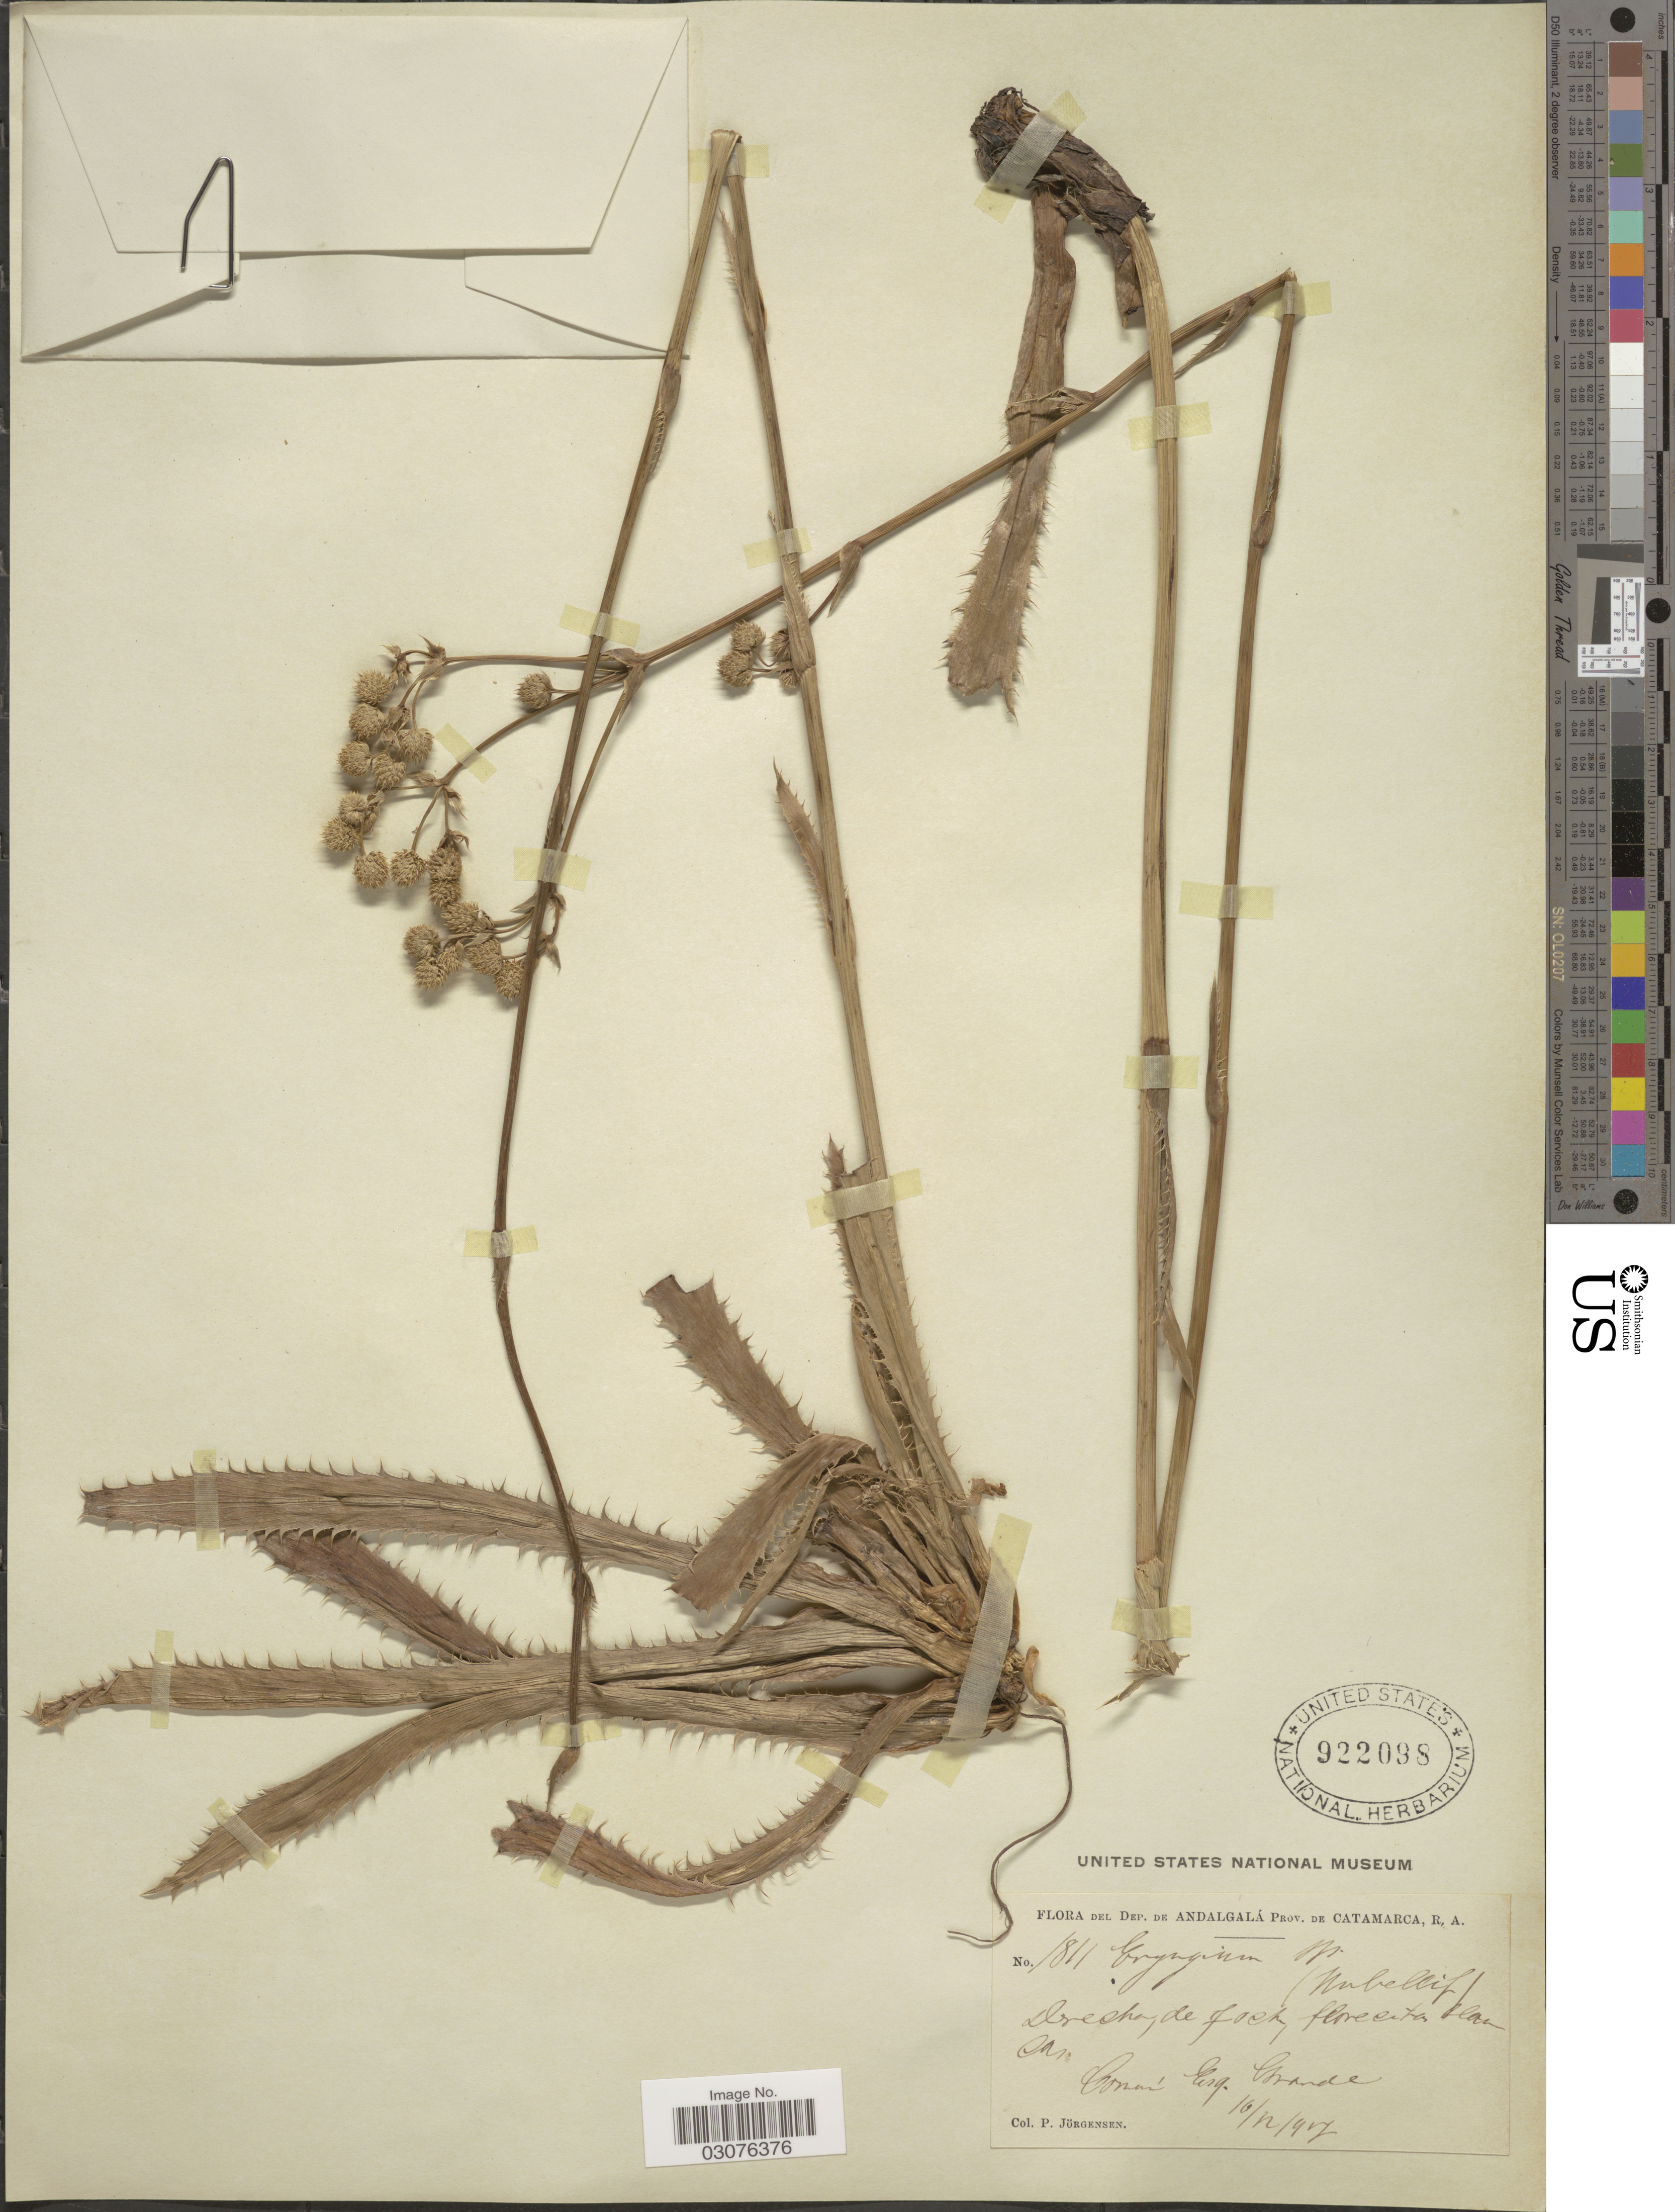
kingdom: Plantae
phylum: Tracheophyta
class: Magnoliopsida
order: Apiales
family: Apiaceae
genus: Eryngium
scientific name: Eryngium elegans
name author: Cham. ex Schltdl.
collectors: P. Jörgensen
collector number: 1811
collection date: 1917-12-16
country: Argentina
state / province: Catamarca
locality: Comun Esq. Grande. Dep. de Andalgalá.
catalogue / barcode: US 922098